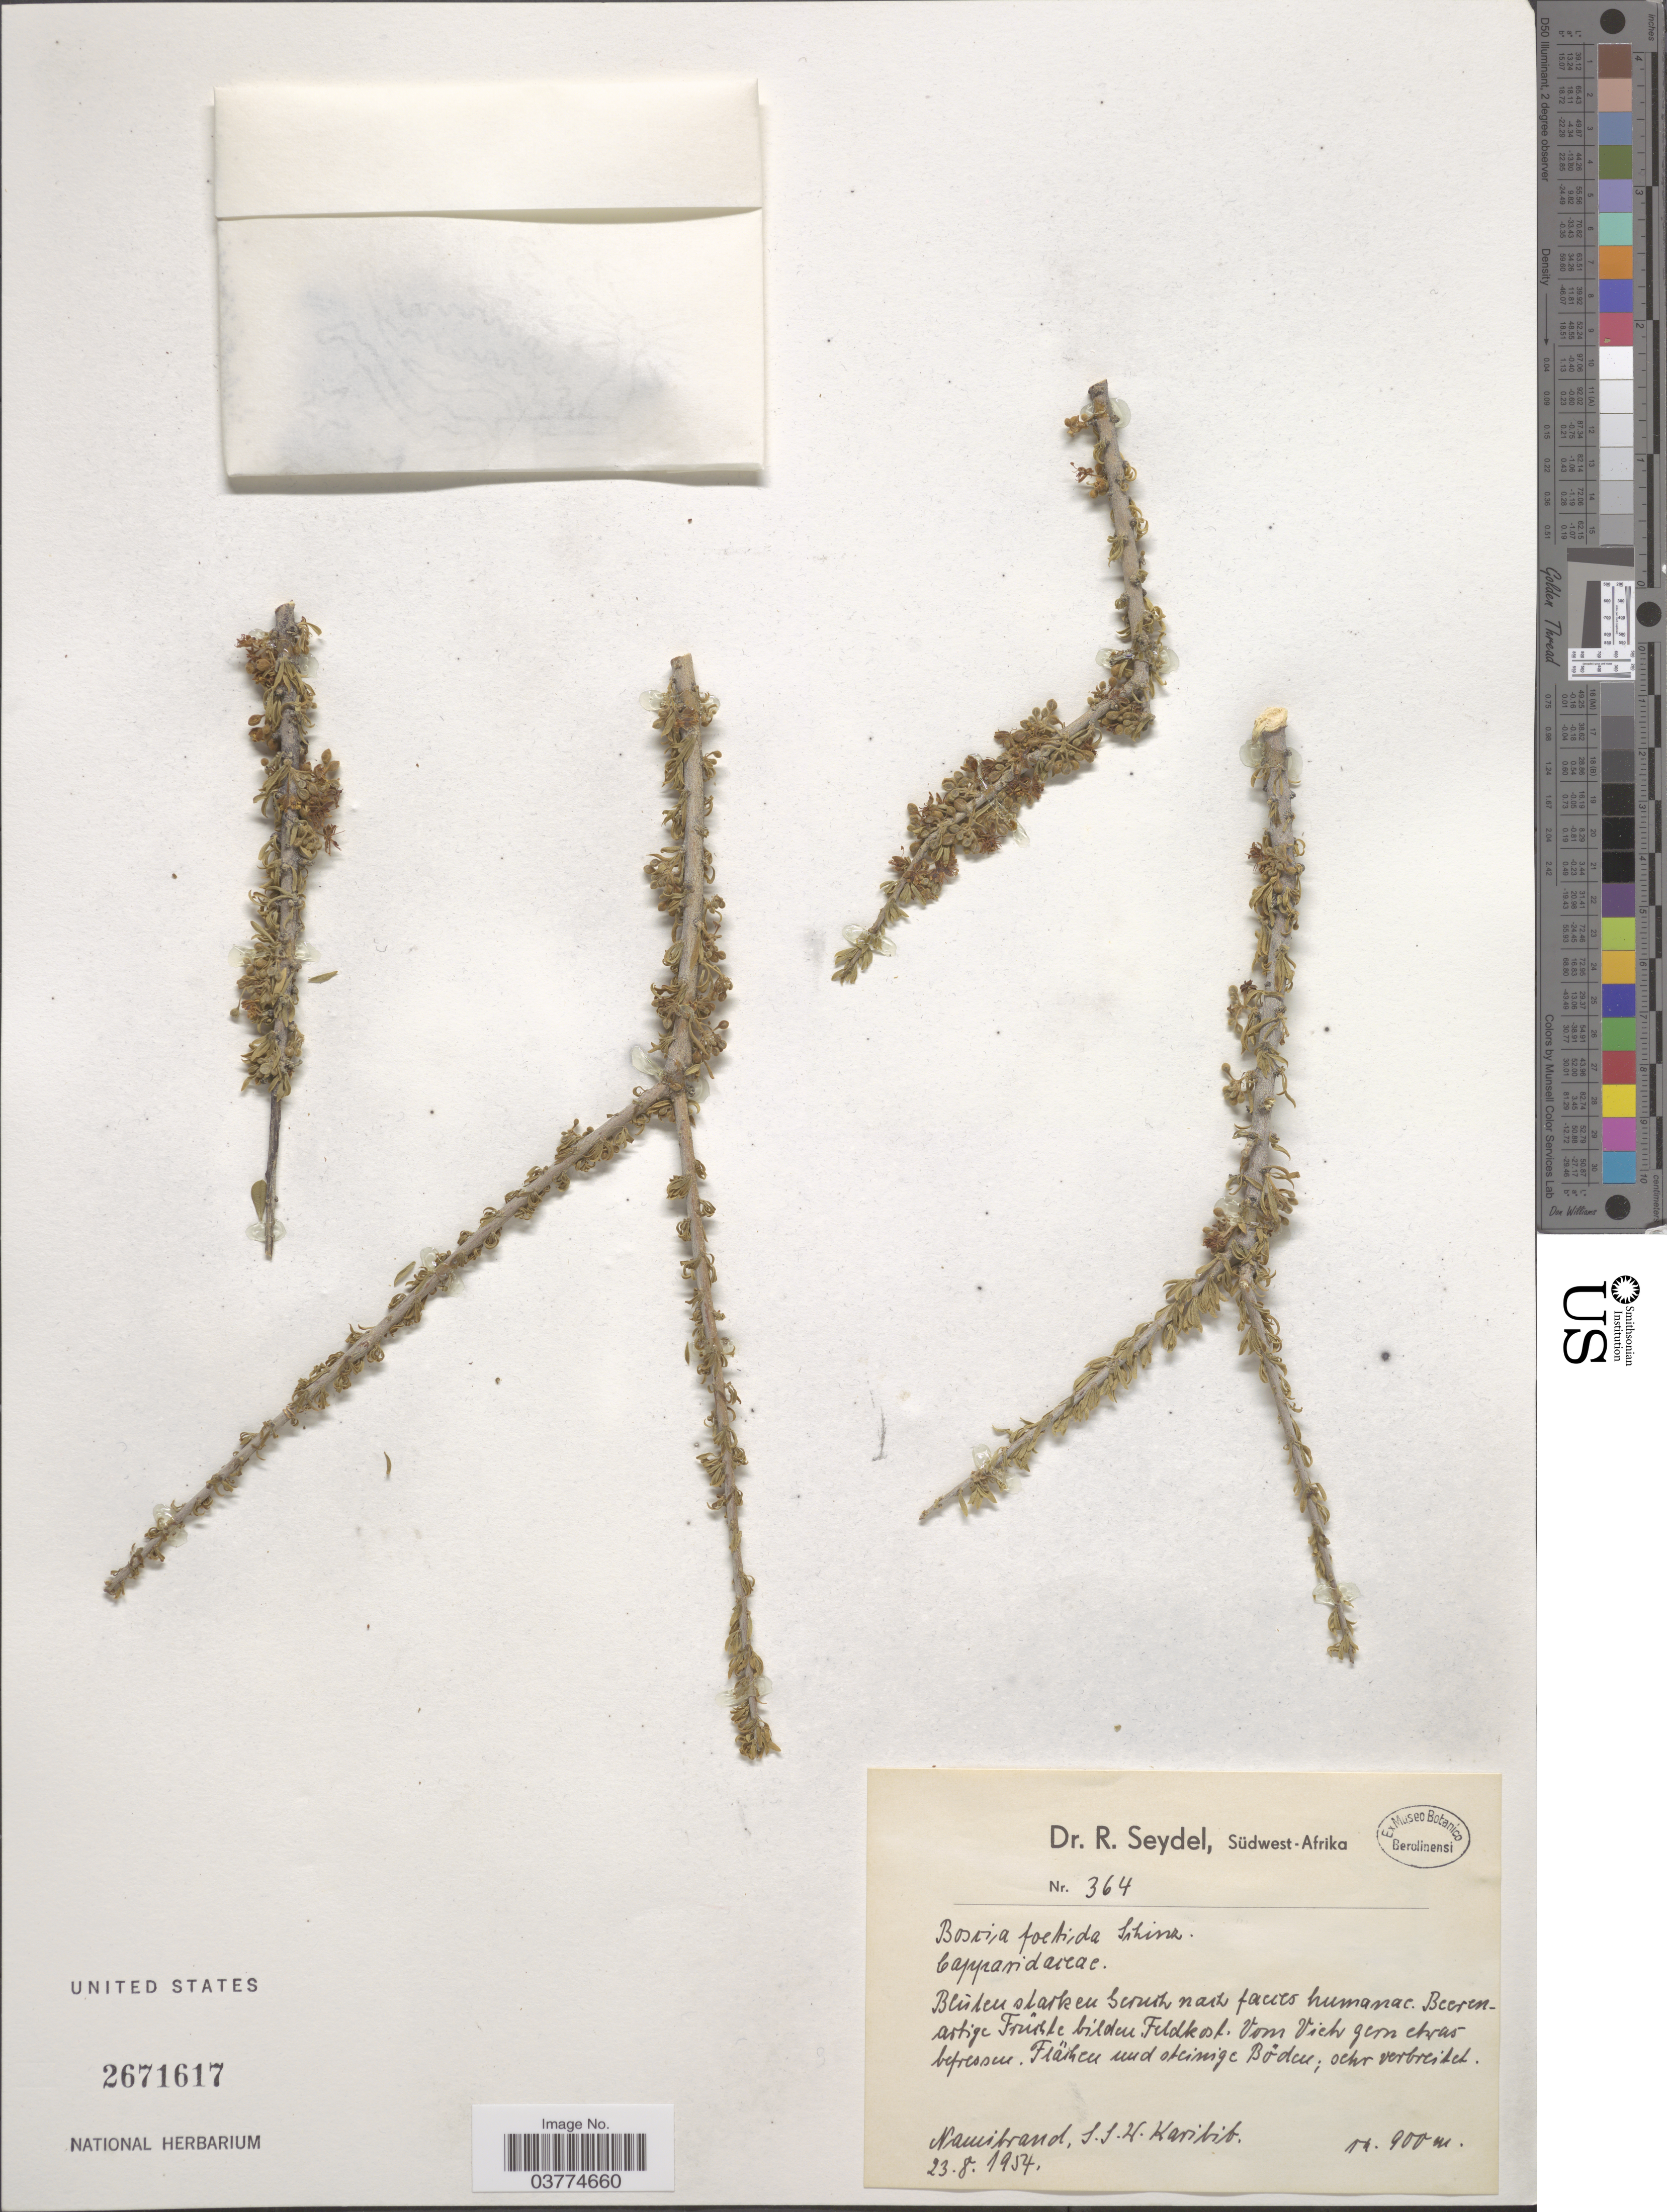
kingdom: Plantae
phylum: Tracheophyta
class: Magnoliopsida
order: Brassicales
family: Capparaceae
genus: Boscia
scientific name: Boscia foetida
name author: Schinz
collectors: R. Seydel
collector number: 364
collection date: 1954-08-23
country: Namibia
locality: Südwest-Afrika. Namibrand, S.S.W. Karibib.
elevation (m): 900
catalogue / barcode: US 2671617